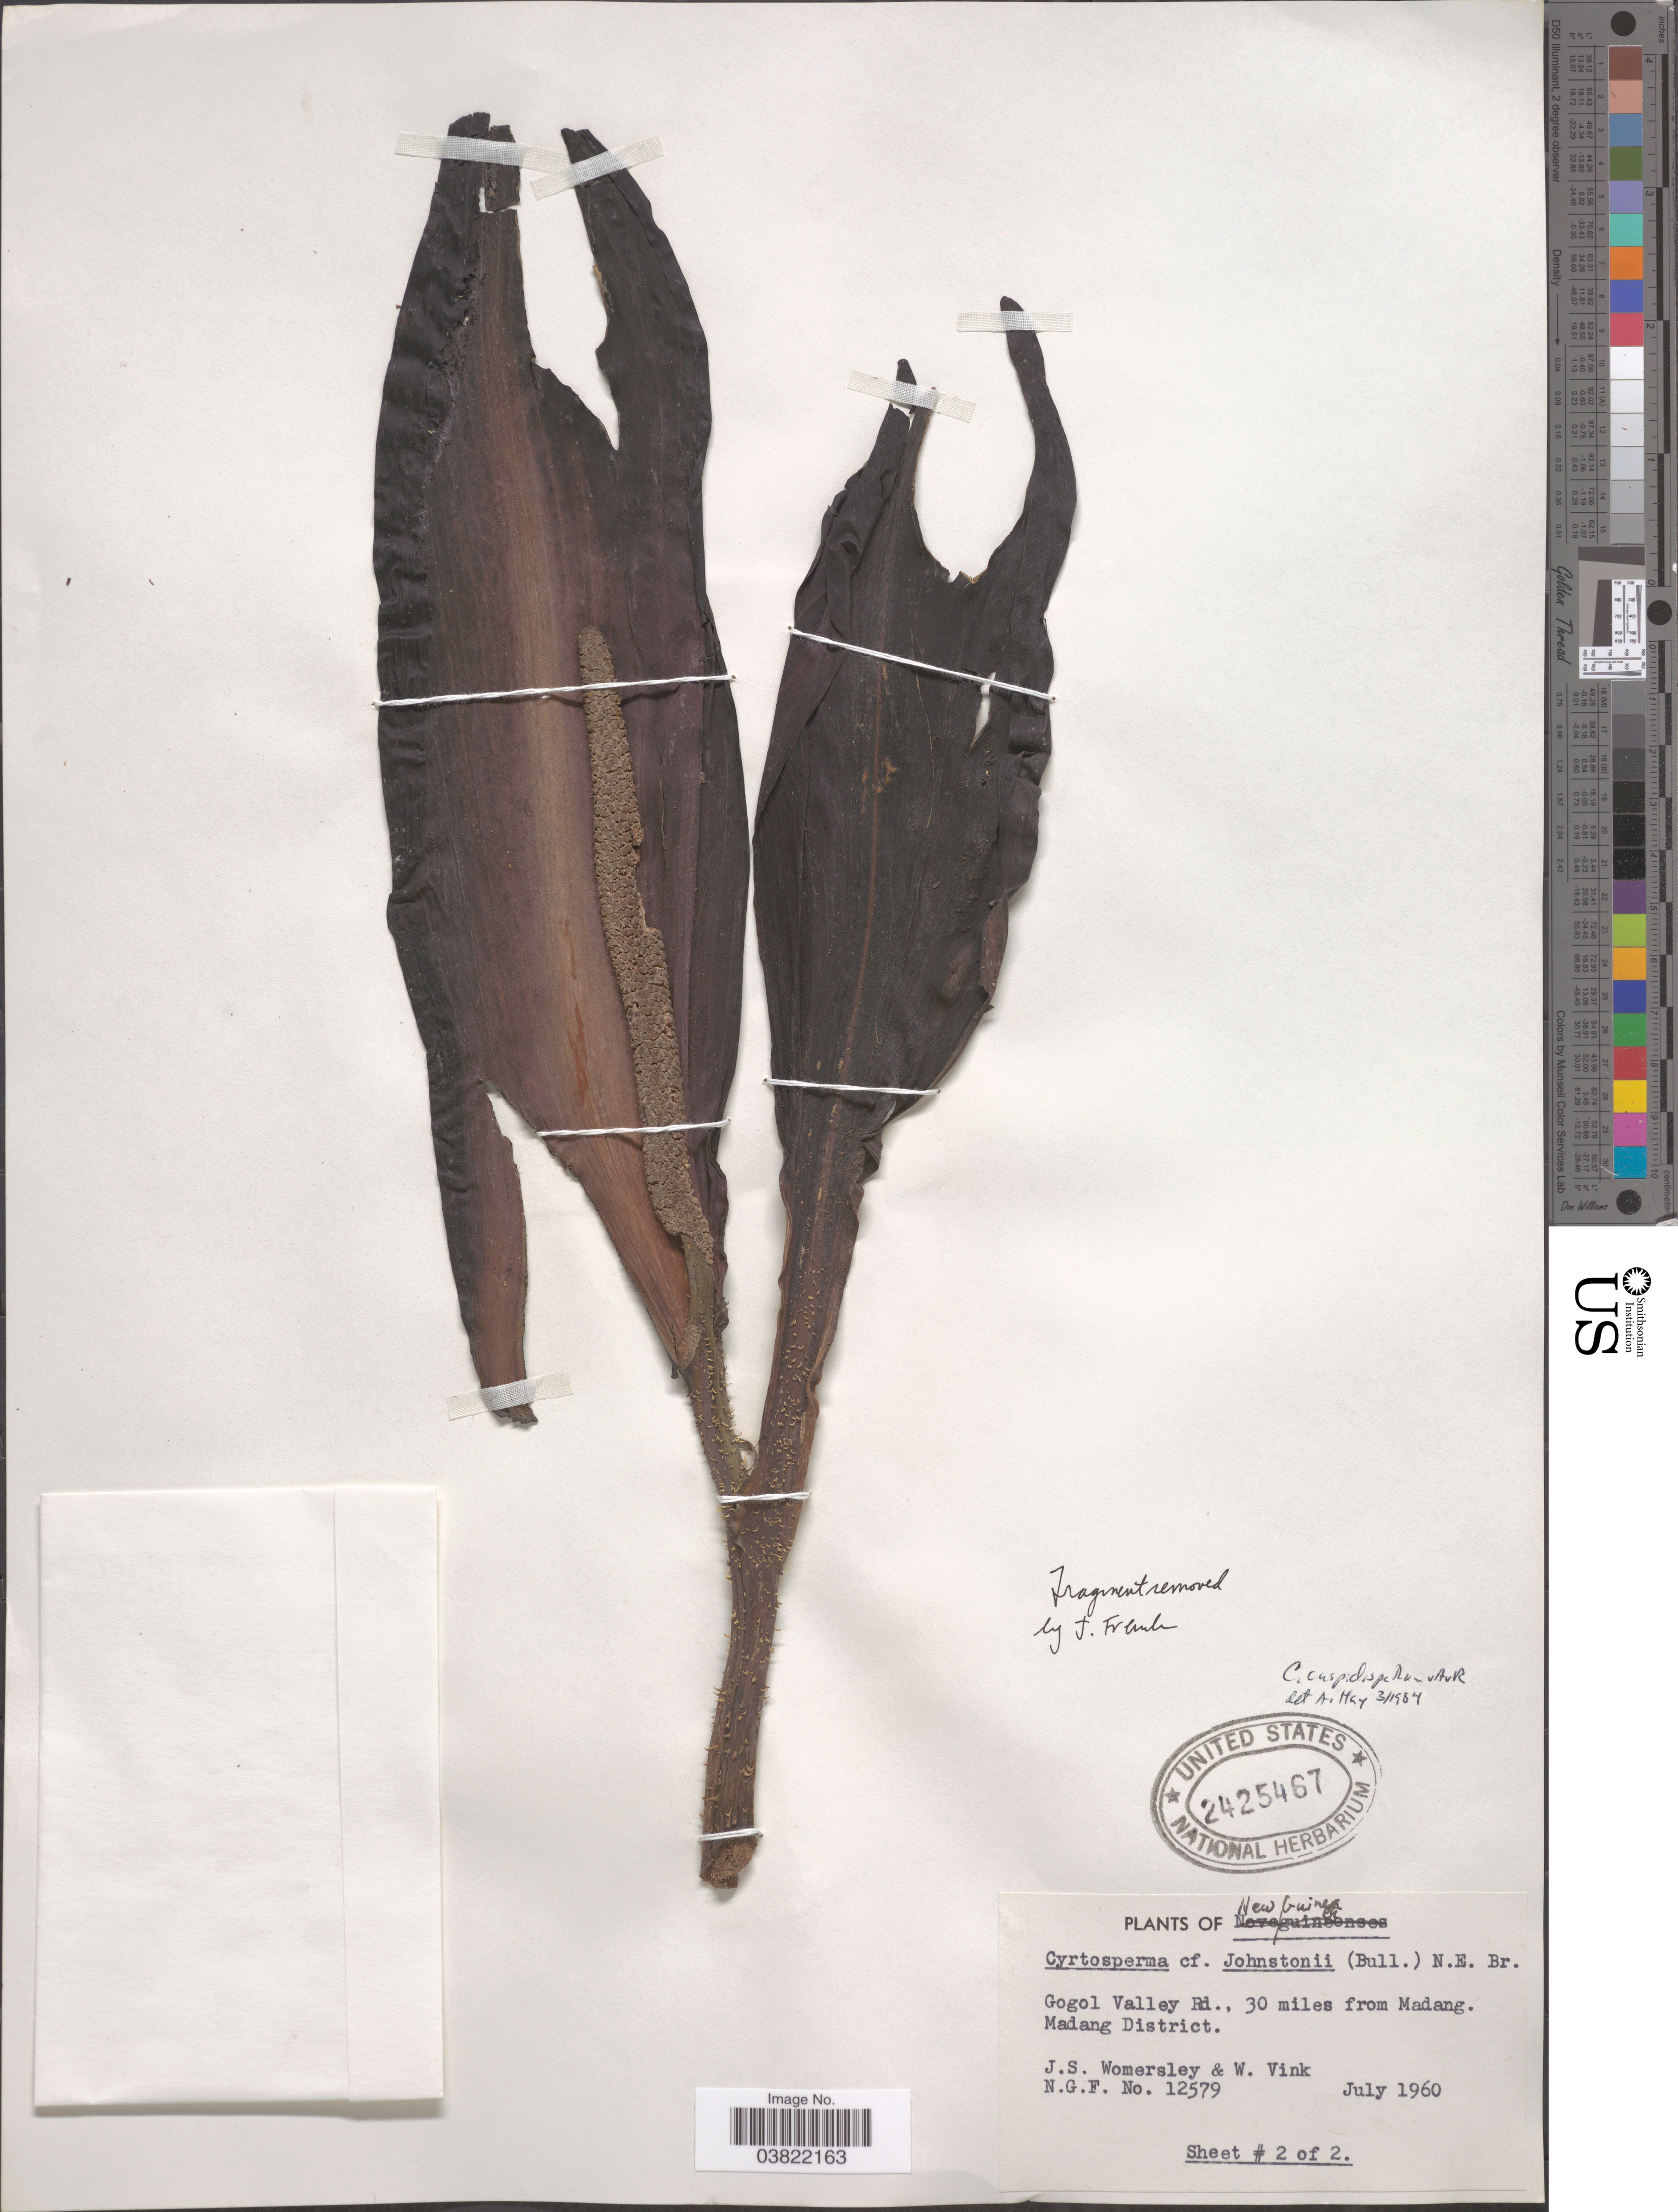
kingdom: Plantae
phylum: Tracheophyta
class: Liliopsida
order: Alismatales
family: Araceae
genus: Cyrtosperma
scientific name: Cyrtosperma cuspidispathum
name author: Alderw.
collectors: J. S. Womersley & W. Vink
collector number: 12579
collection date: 1960-07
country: Papua New Guinea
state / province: Madang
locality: New Guinea. Gogol Valley Rd., 30 miles from Madang. Madang District.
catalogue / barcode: US 2425467